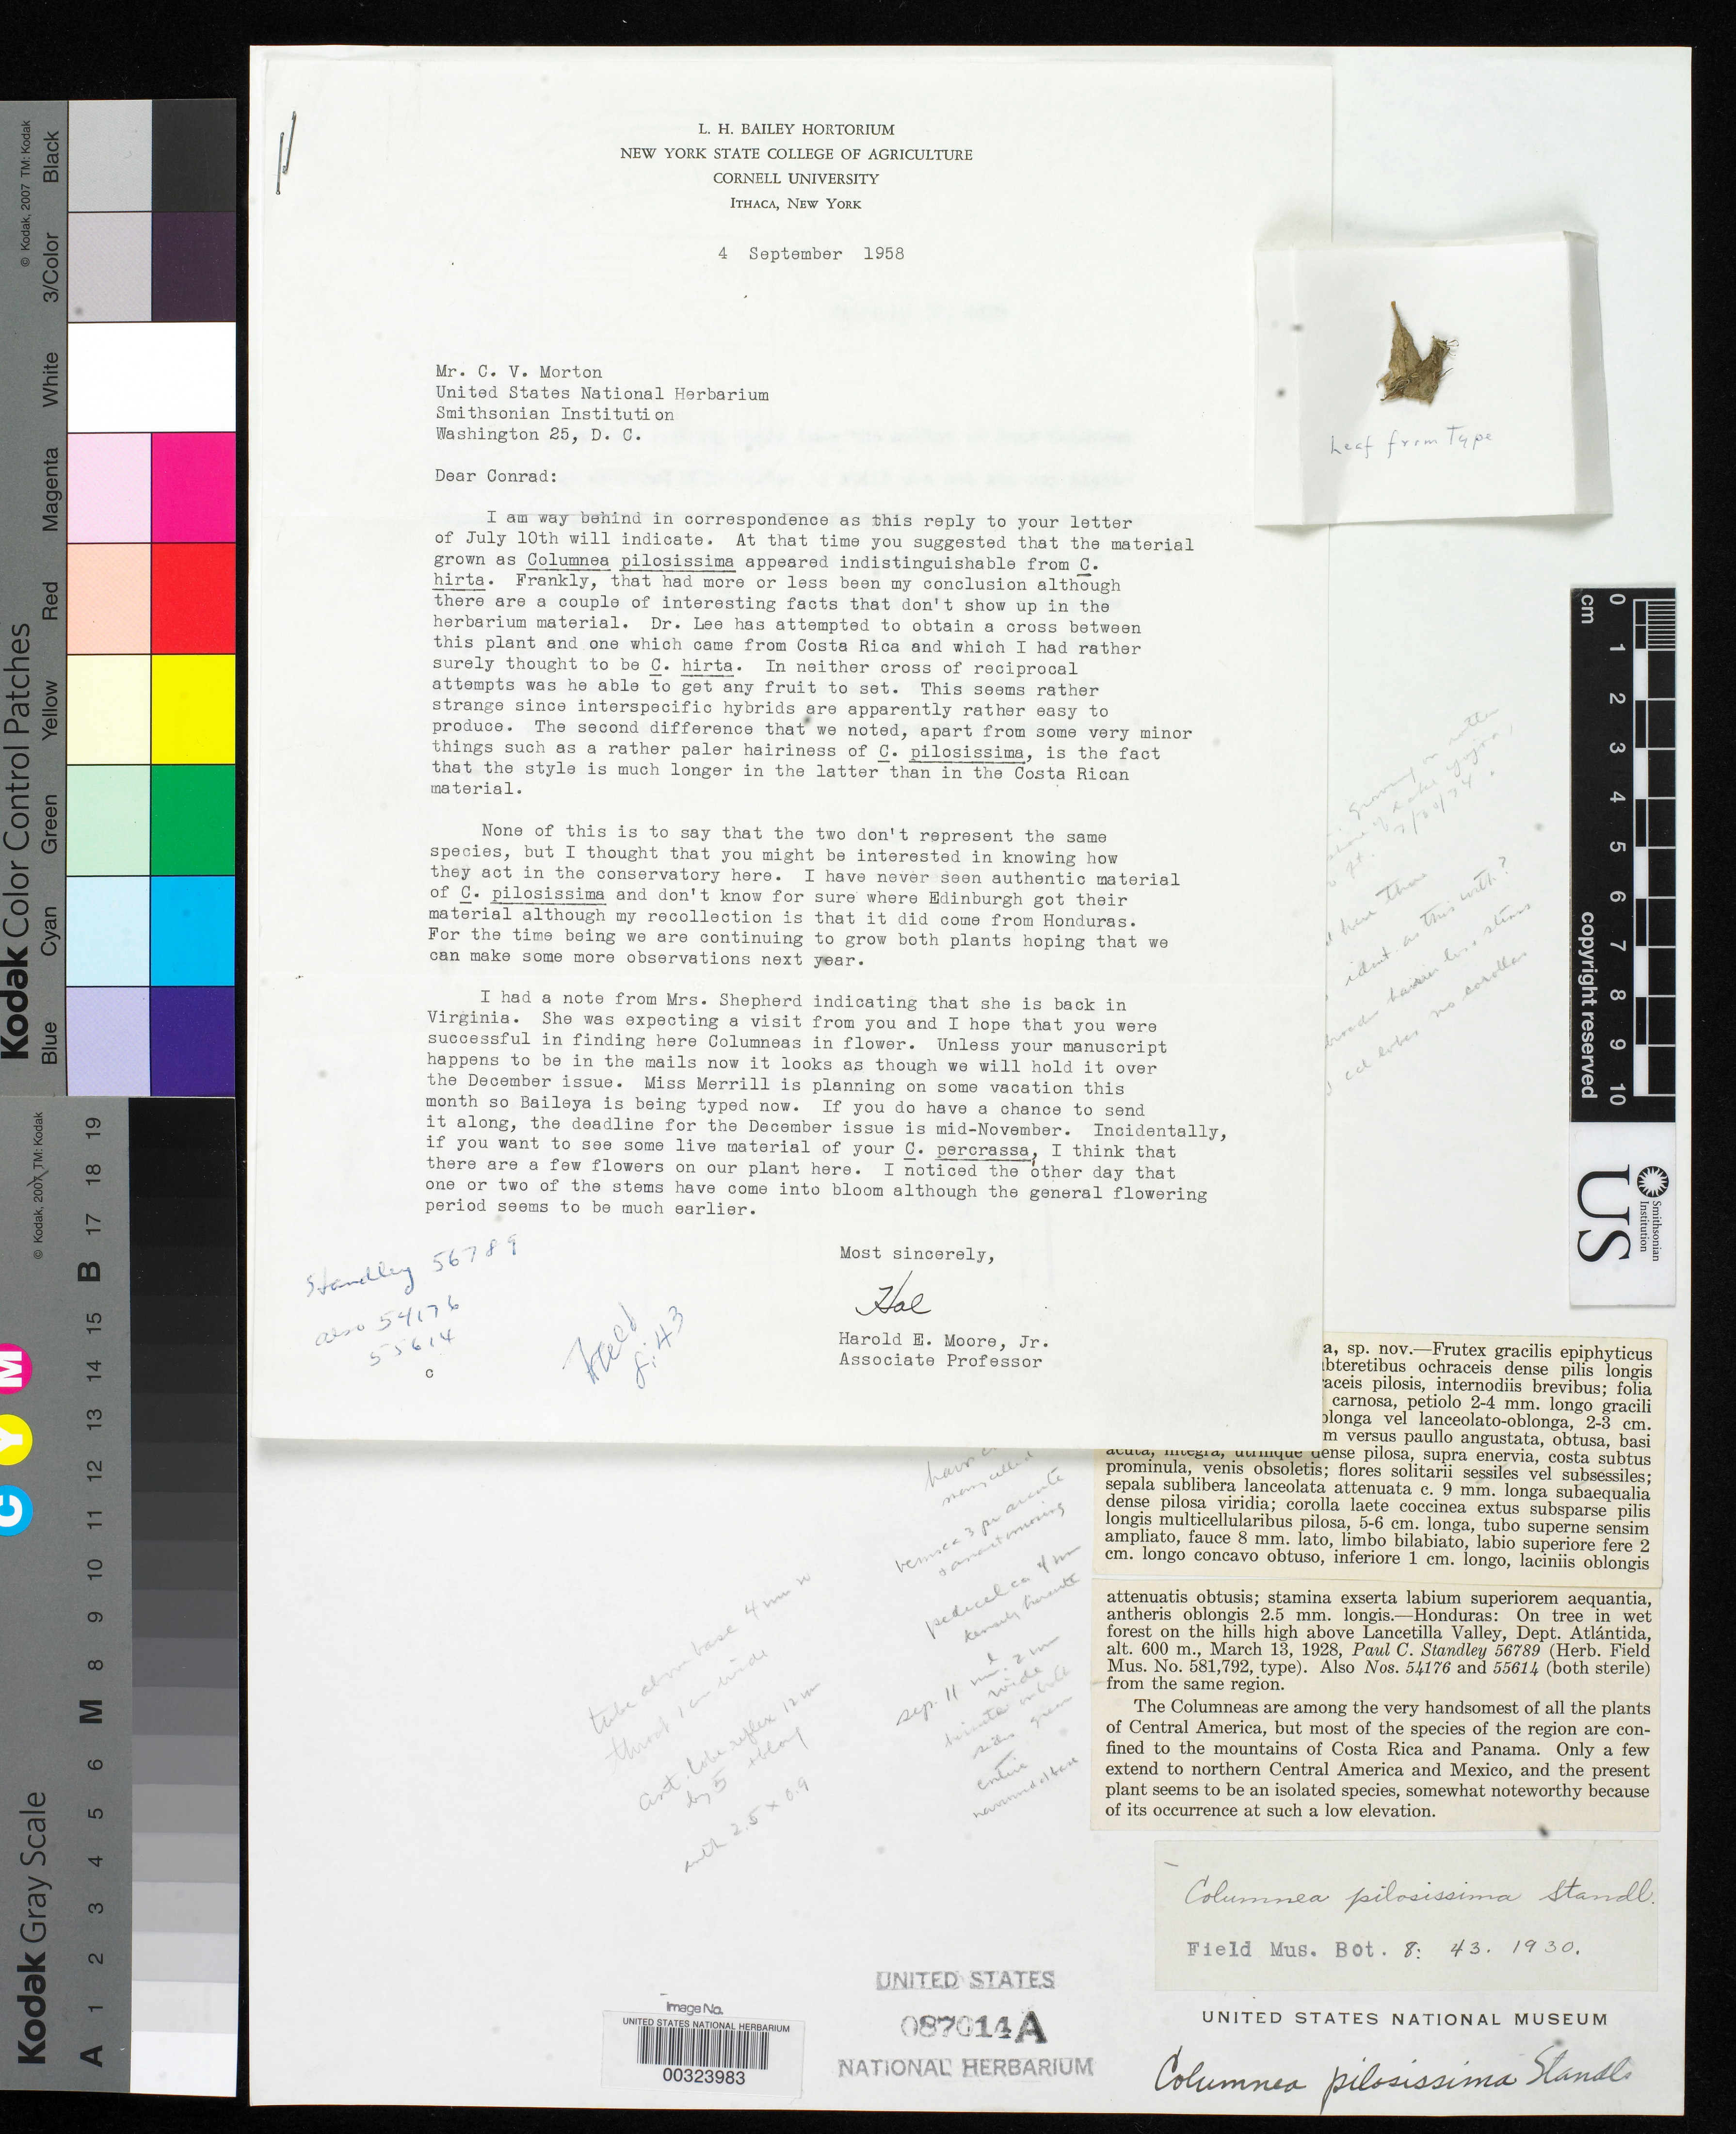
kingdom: Plantae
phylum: Tracheophyta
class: Magnoliopsida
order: Lamiales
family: Gesneriaceae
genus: Columnea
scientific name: Columnea pilosissima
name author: Standl.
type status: Type Fragment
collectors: P. C. Standley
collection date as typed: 13 Mar 1928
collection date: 1928-03-13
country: Honduras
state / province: Atlántida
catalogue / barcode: US 87014A